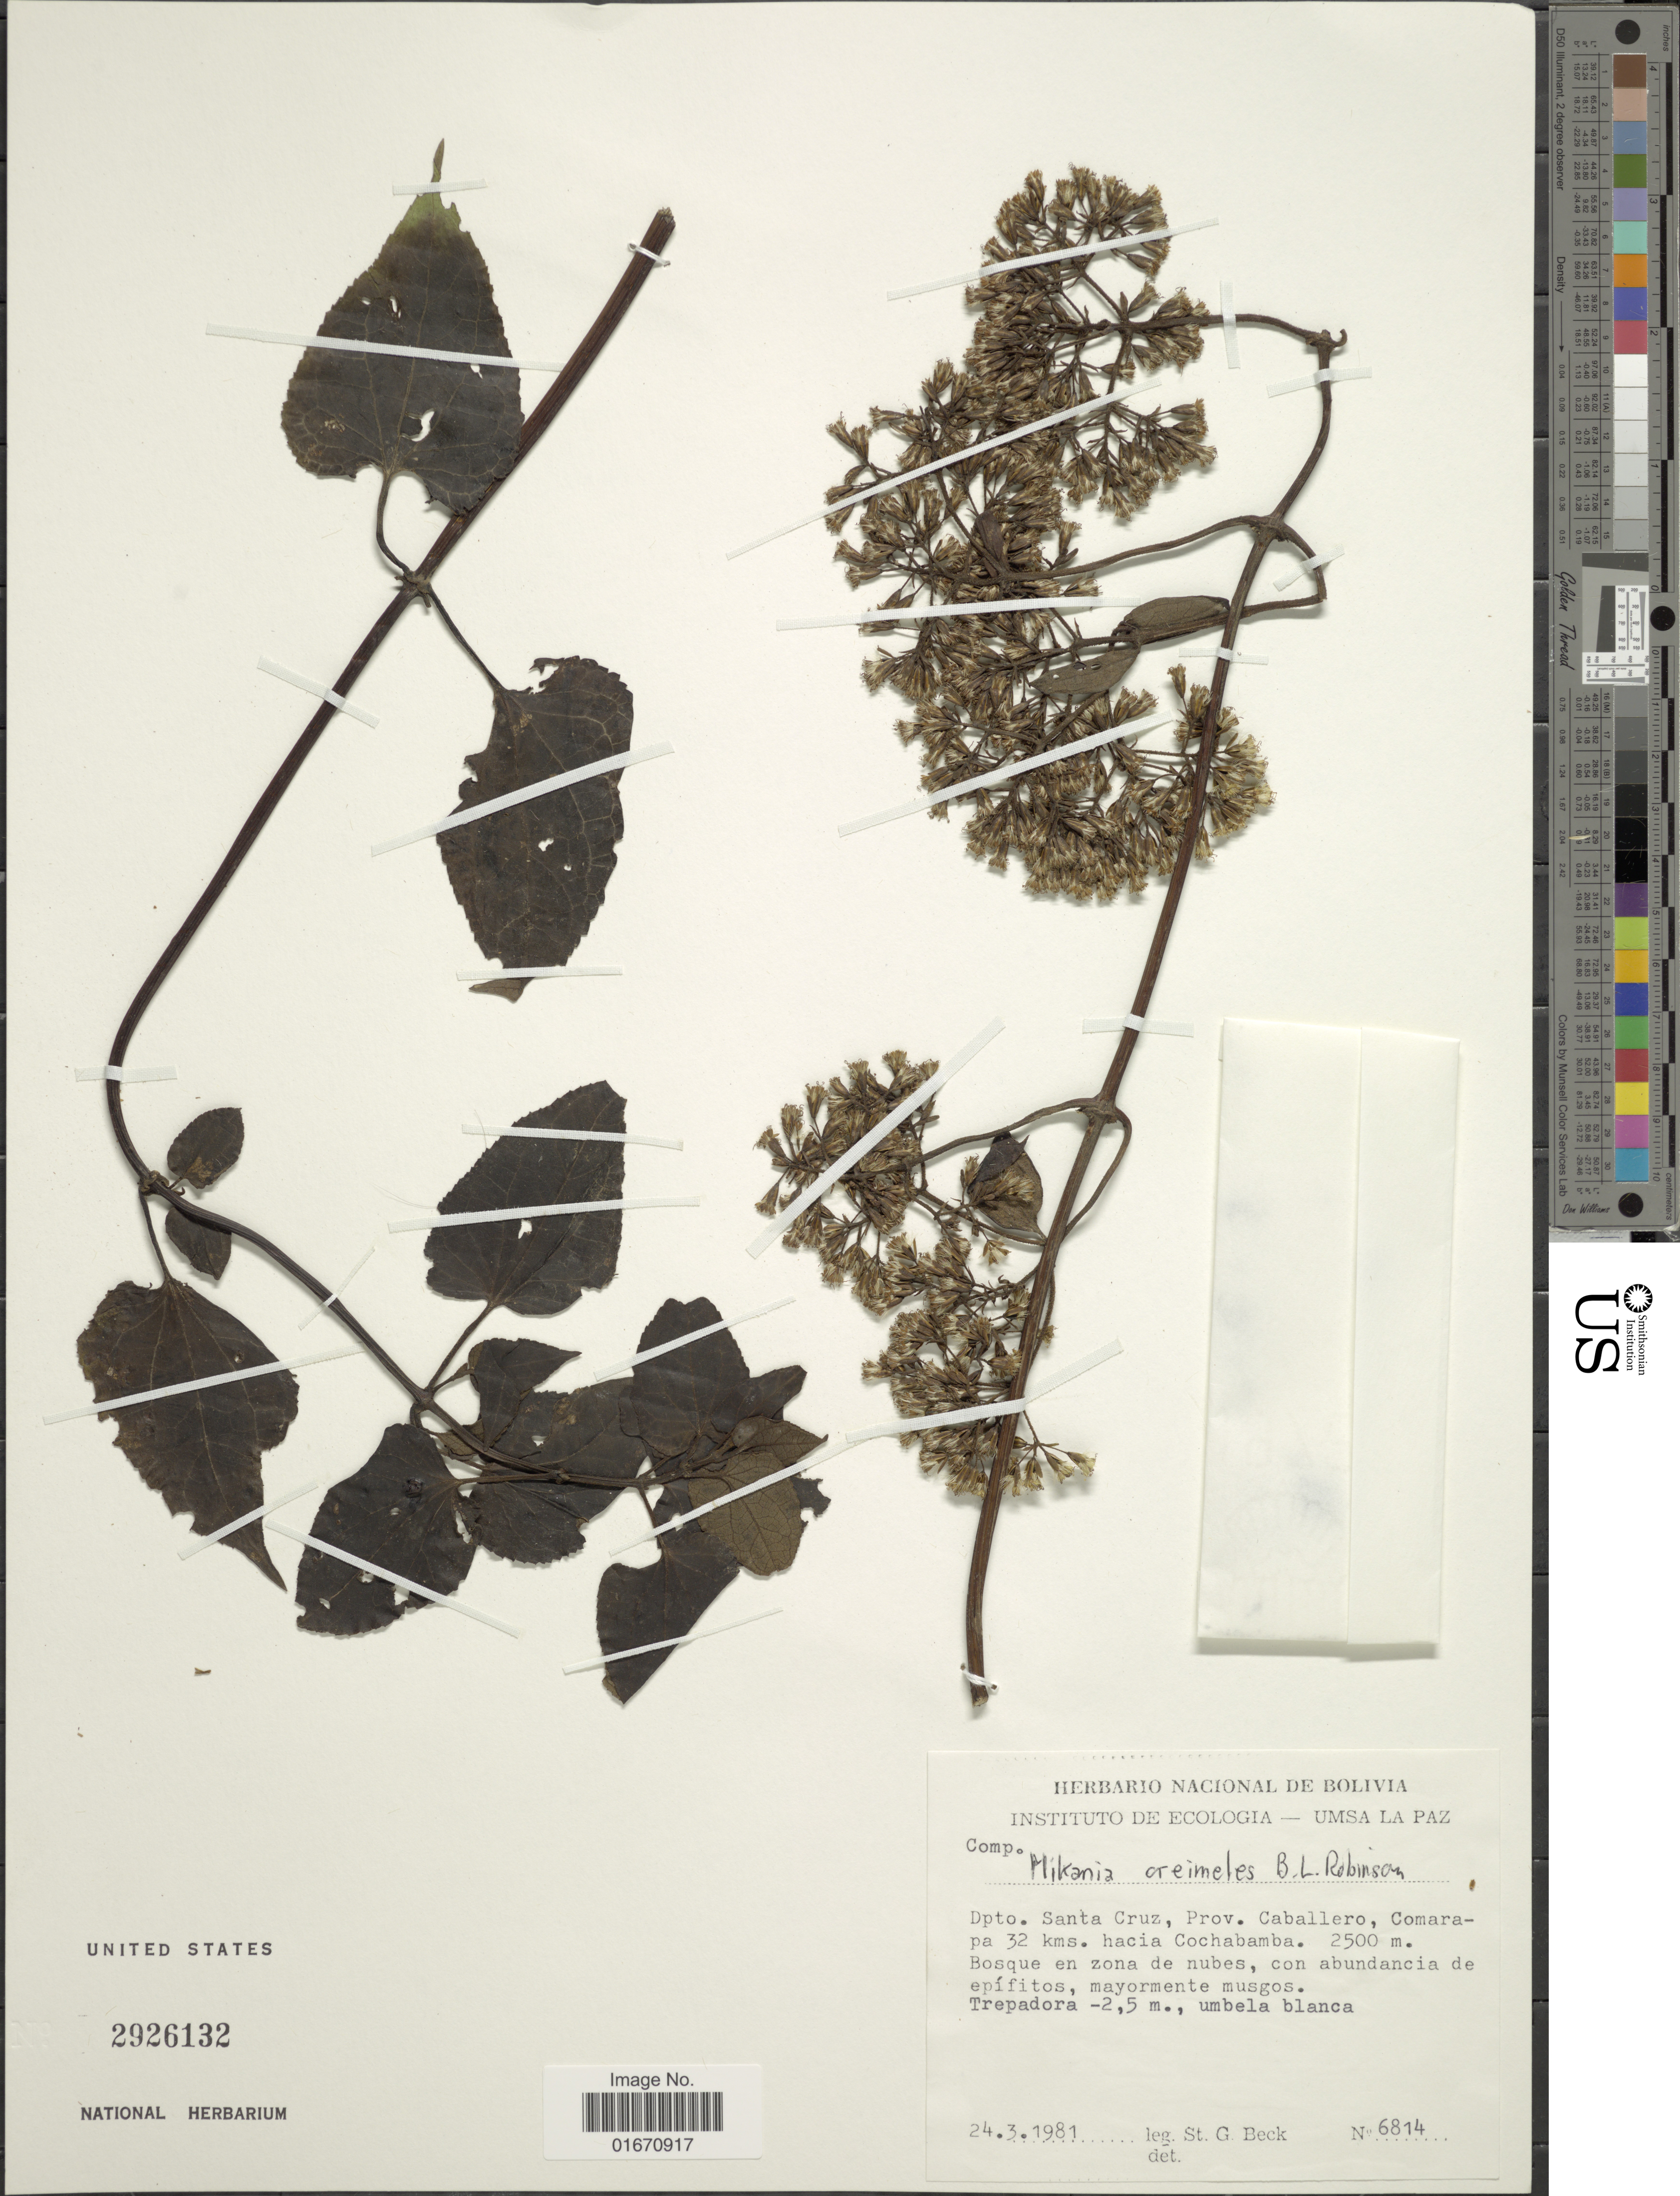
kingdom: Plantae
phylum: Tracheophyta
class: Magnoliopsida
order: Asterales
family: Asteraceae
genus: Mikania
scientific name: Mikania oreimeles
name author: B.L. Rob.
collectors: S. G. Beck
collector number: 6814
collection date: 1981-03-24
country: Bolivia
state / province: Santa Cruz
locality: Prov. Caballero, Comarapa 32 kms, hacia Cochabamba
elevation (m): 2500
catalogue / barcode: US 2926132